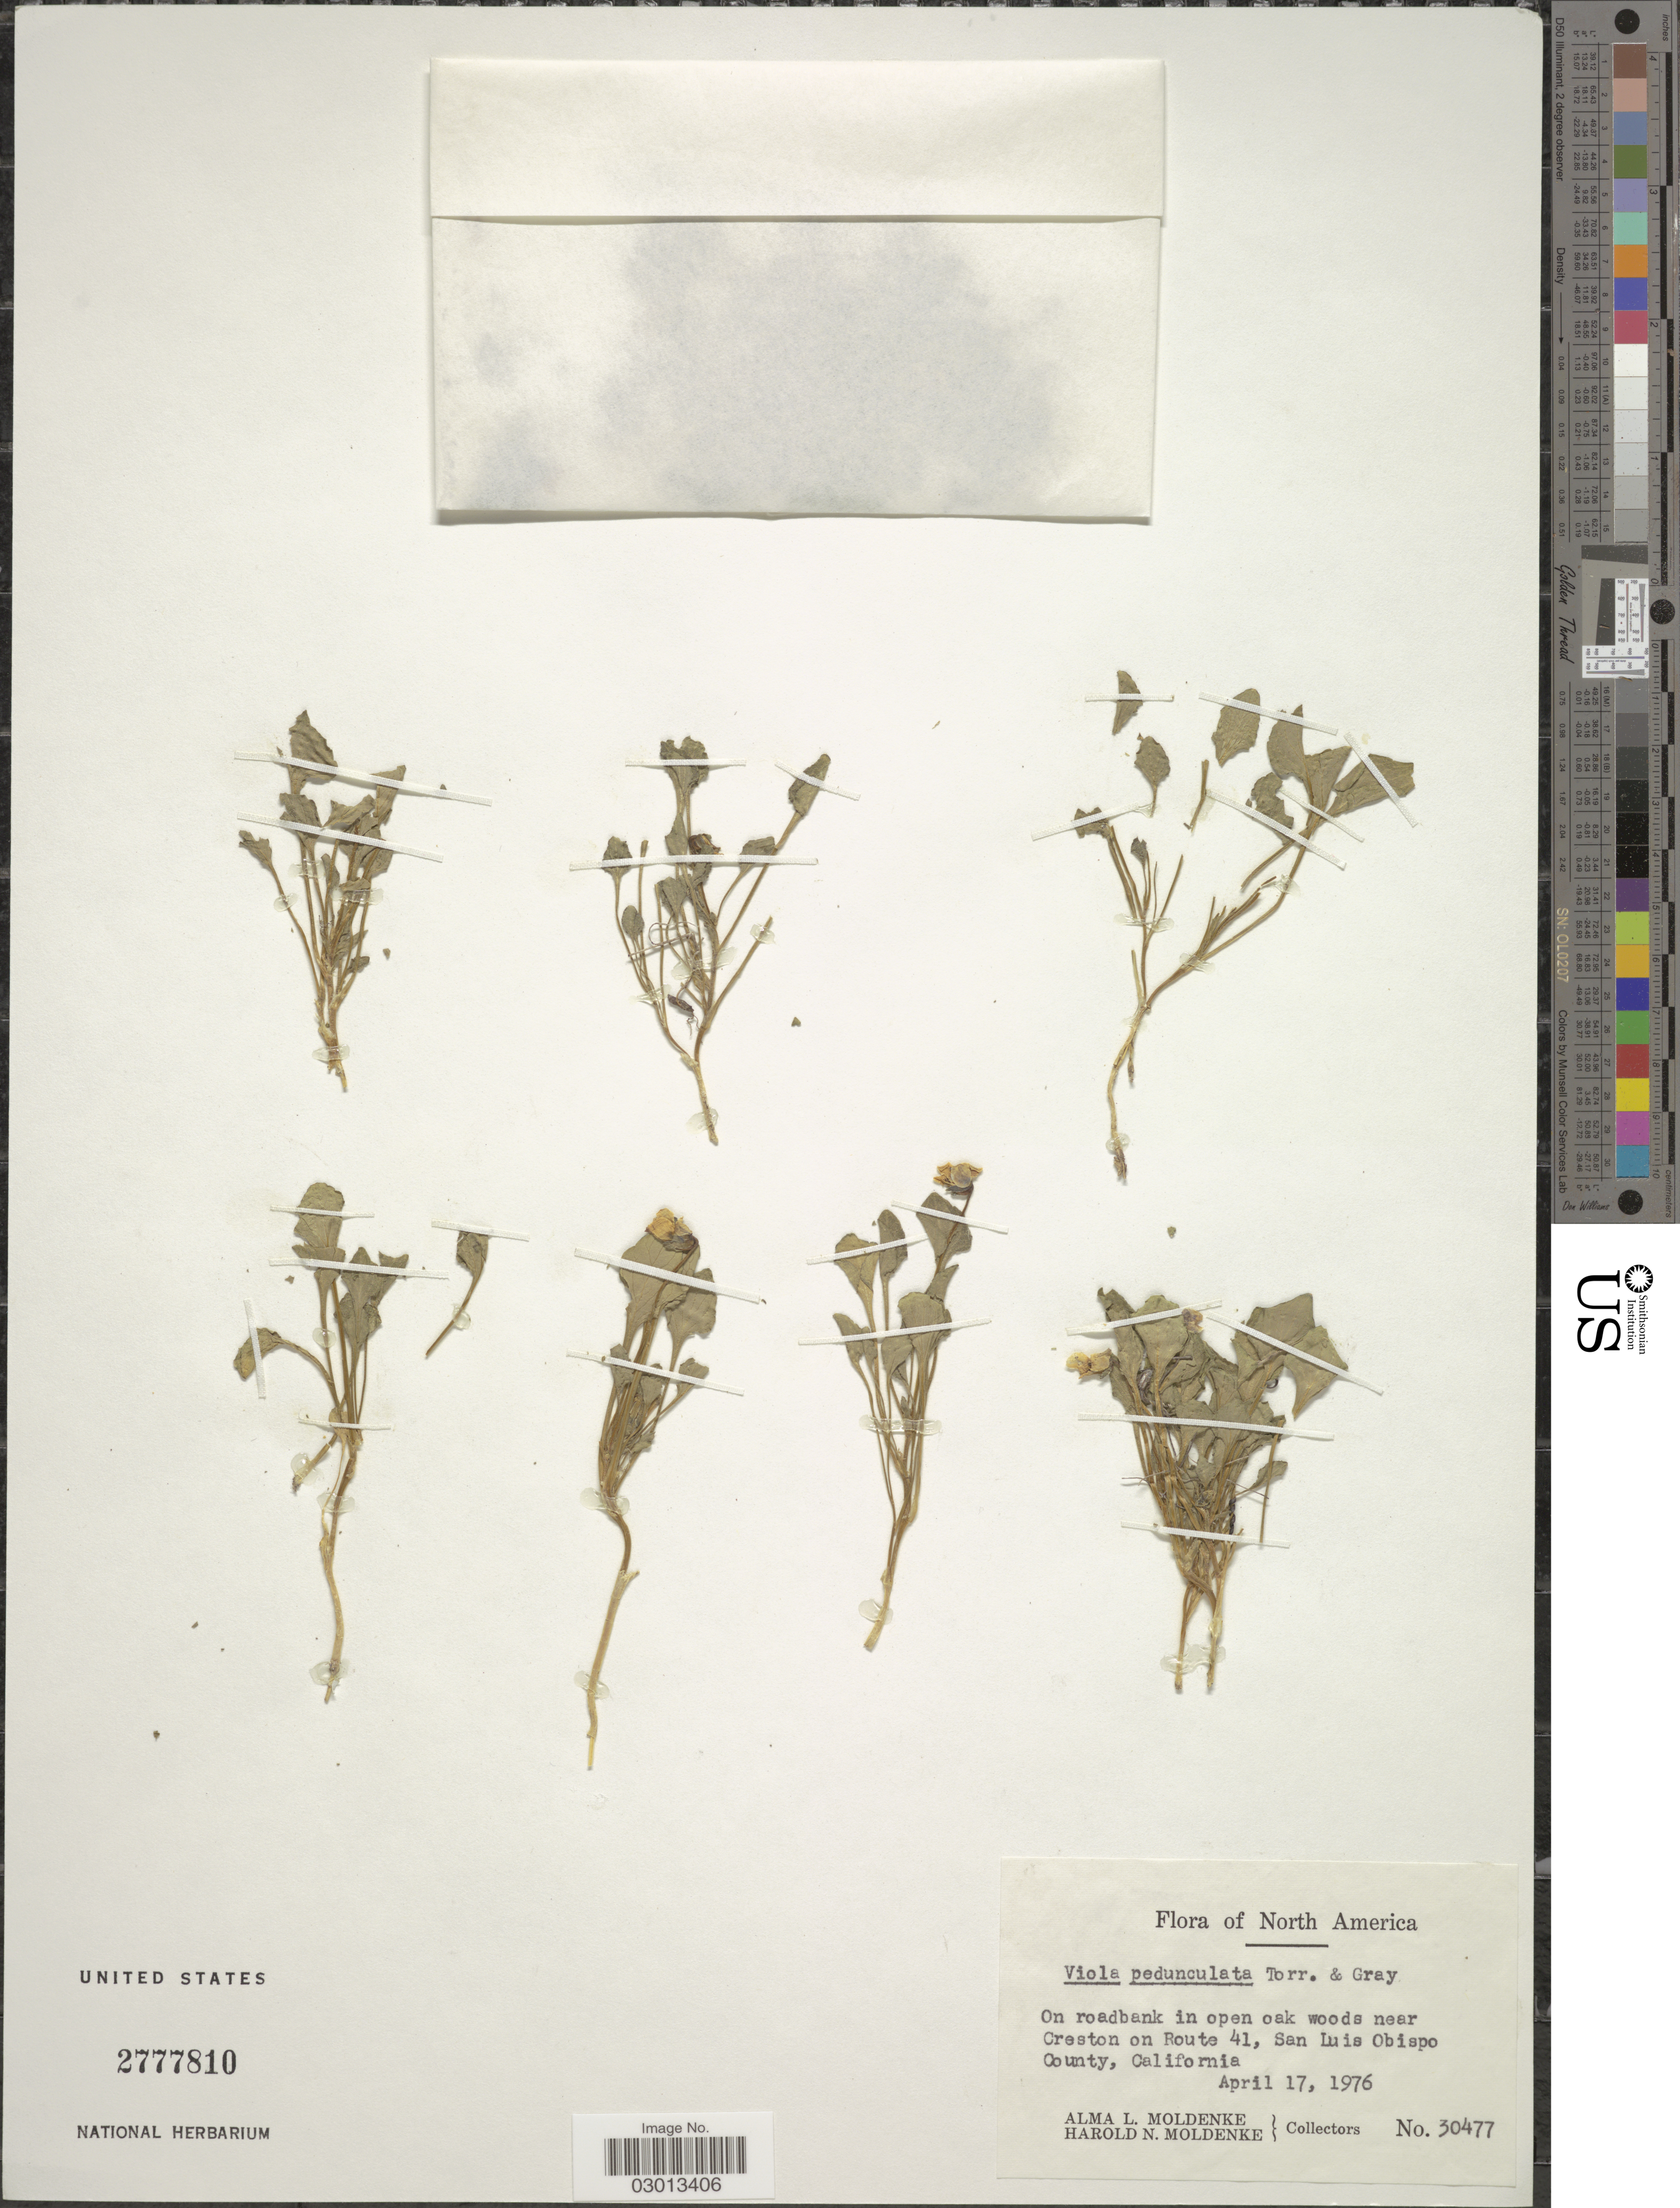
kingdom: Plantae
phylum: Tracheophyta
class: Magnoliopsida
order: Malpighiales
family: Violaceae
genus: Viola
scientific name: Viola pedunculata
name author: Torr. & A. Gray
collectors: A. L. Moldenke & H. N. Moldenke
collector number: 30477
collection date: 1976-04-17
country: United States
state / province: California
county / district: San Luis Obispo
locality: Oak woods near Creston on Route 41, San Luis Obispo County.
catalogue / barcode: US 2777810